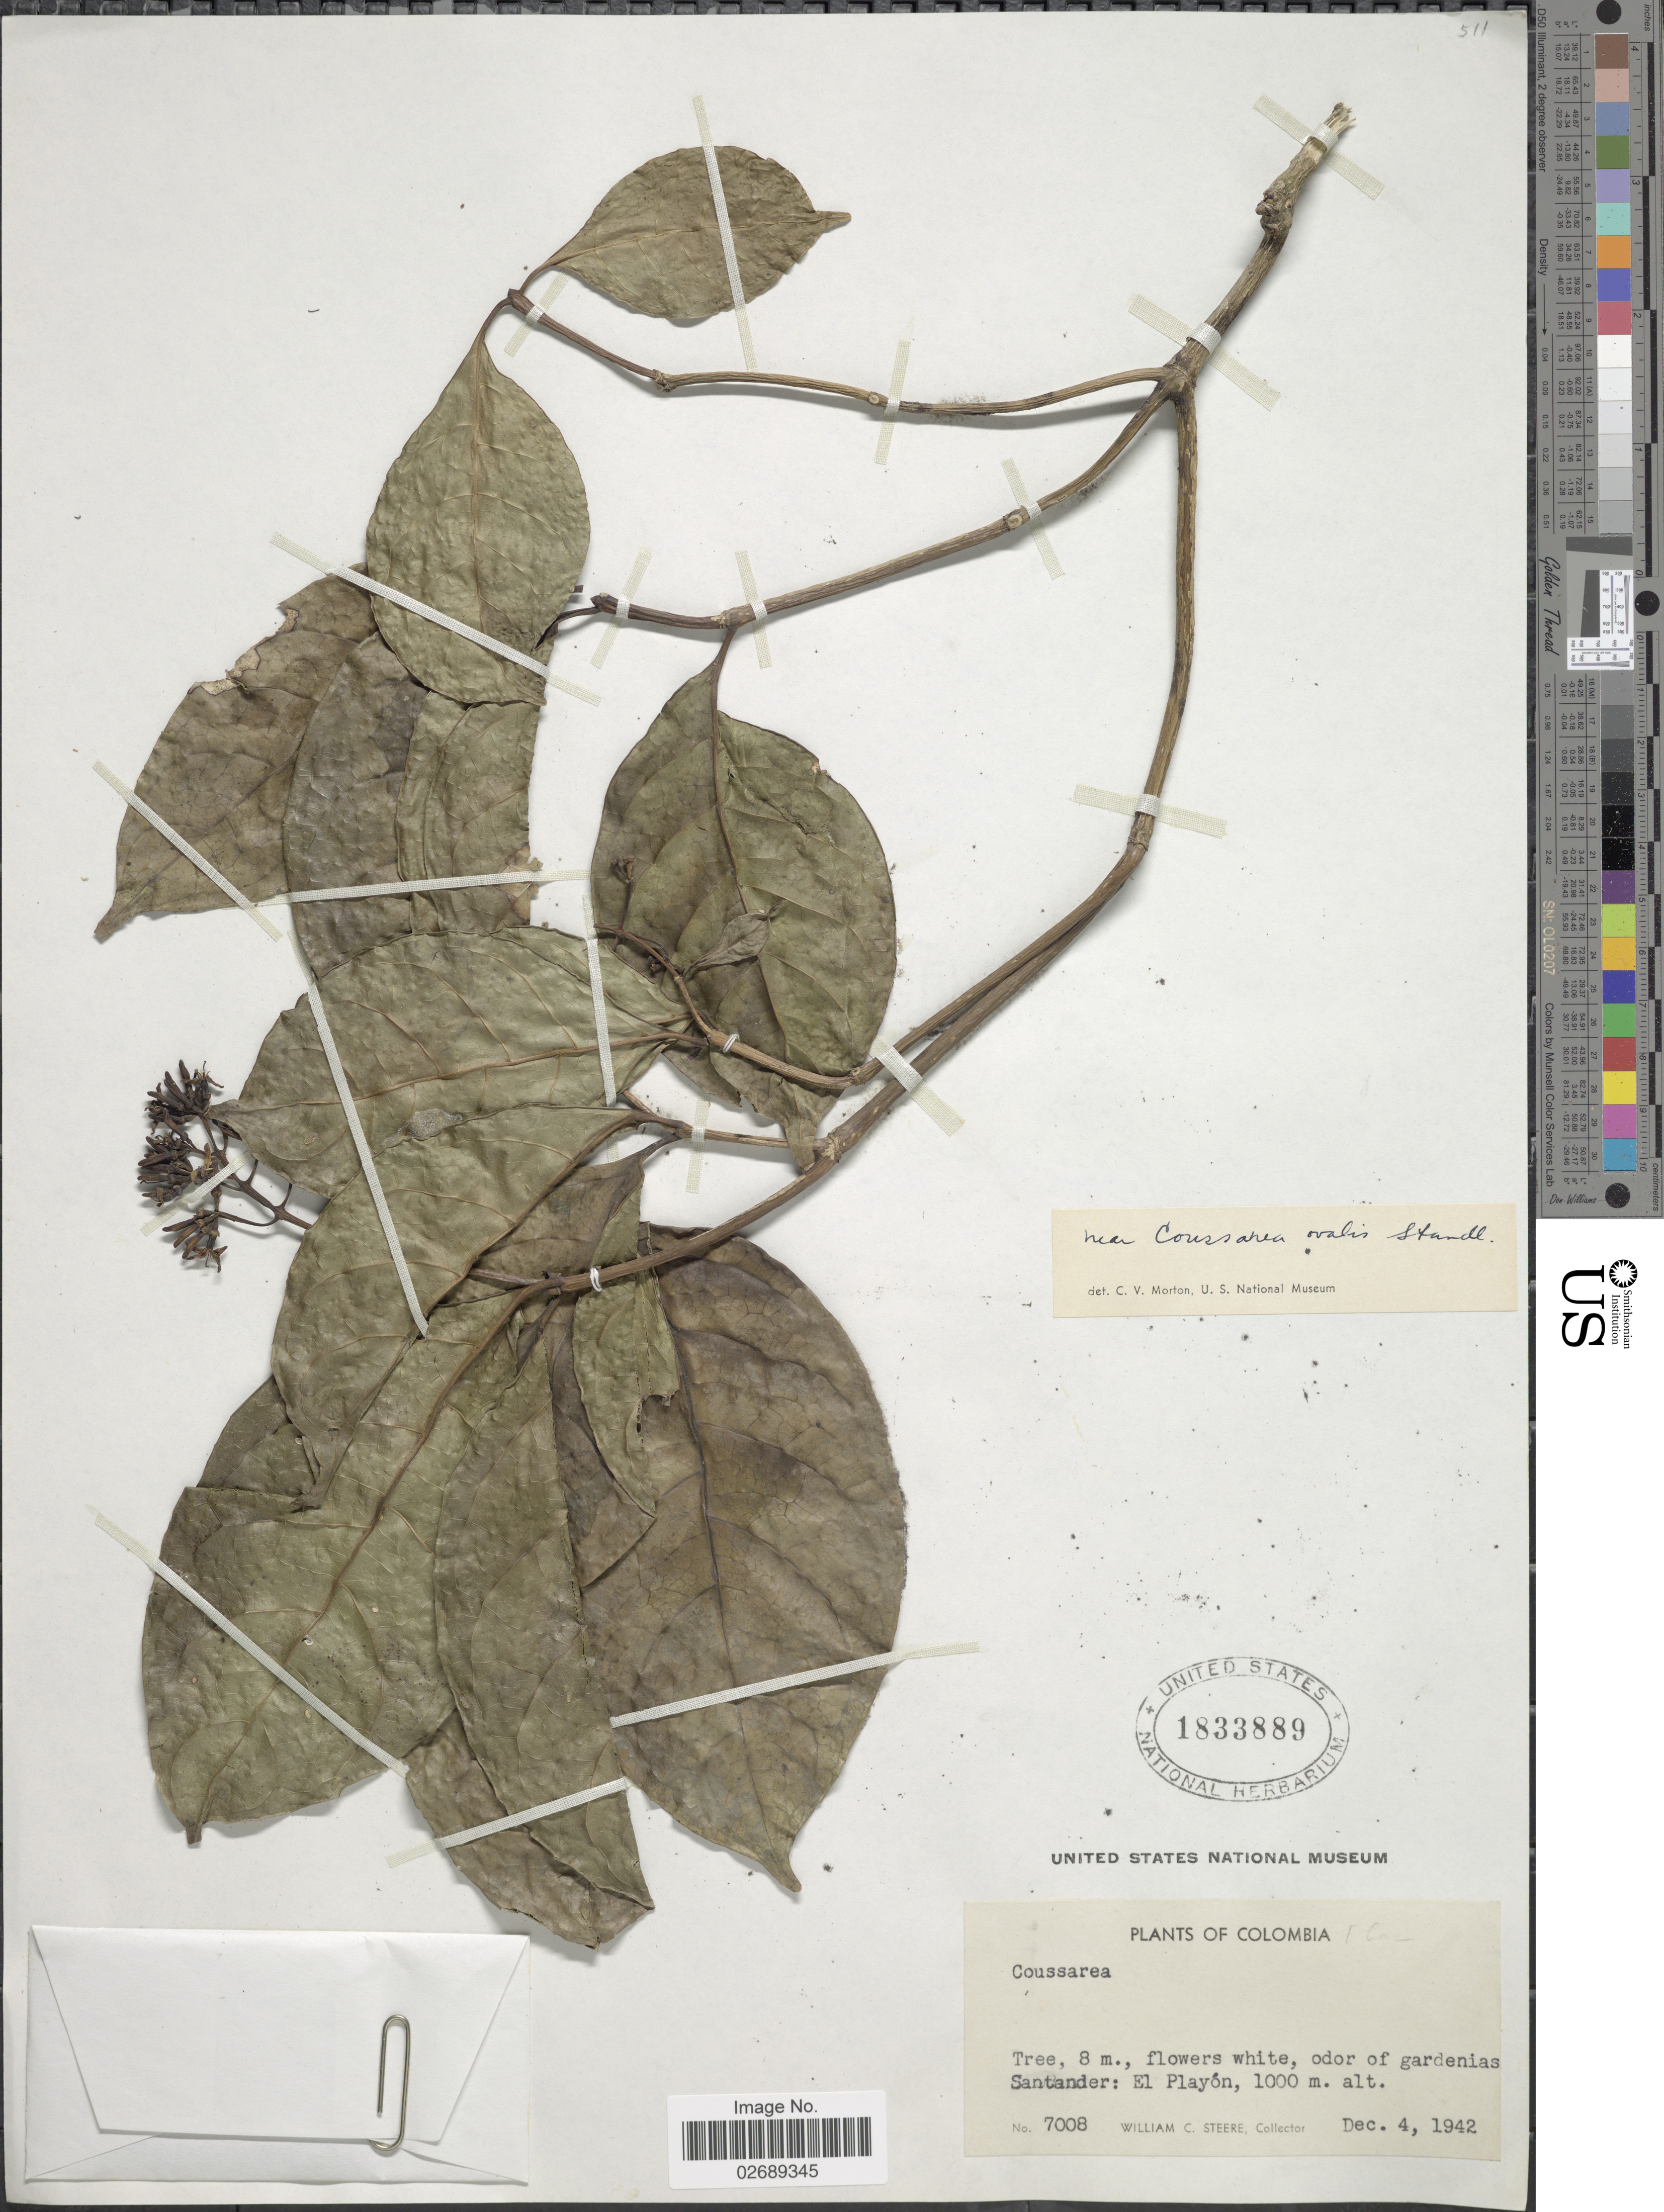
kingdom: Plantae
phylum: Tracheophyta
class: Magnoliopsida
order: Gentianales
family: Rubiaceae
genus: Coussarea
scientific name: Coussarea ovalis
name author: Standl.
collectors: W. C. Steere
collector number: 7008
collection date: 1942-12-04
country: Colombia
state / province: Santander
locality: El Playon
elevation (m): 1000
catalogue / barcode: US 1833889